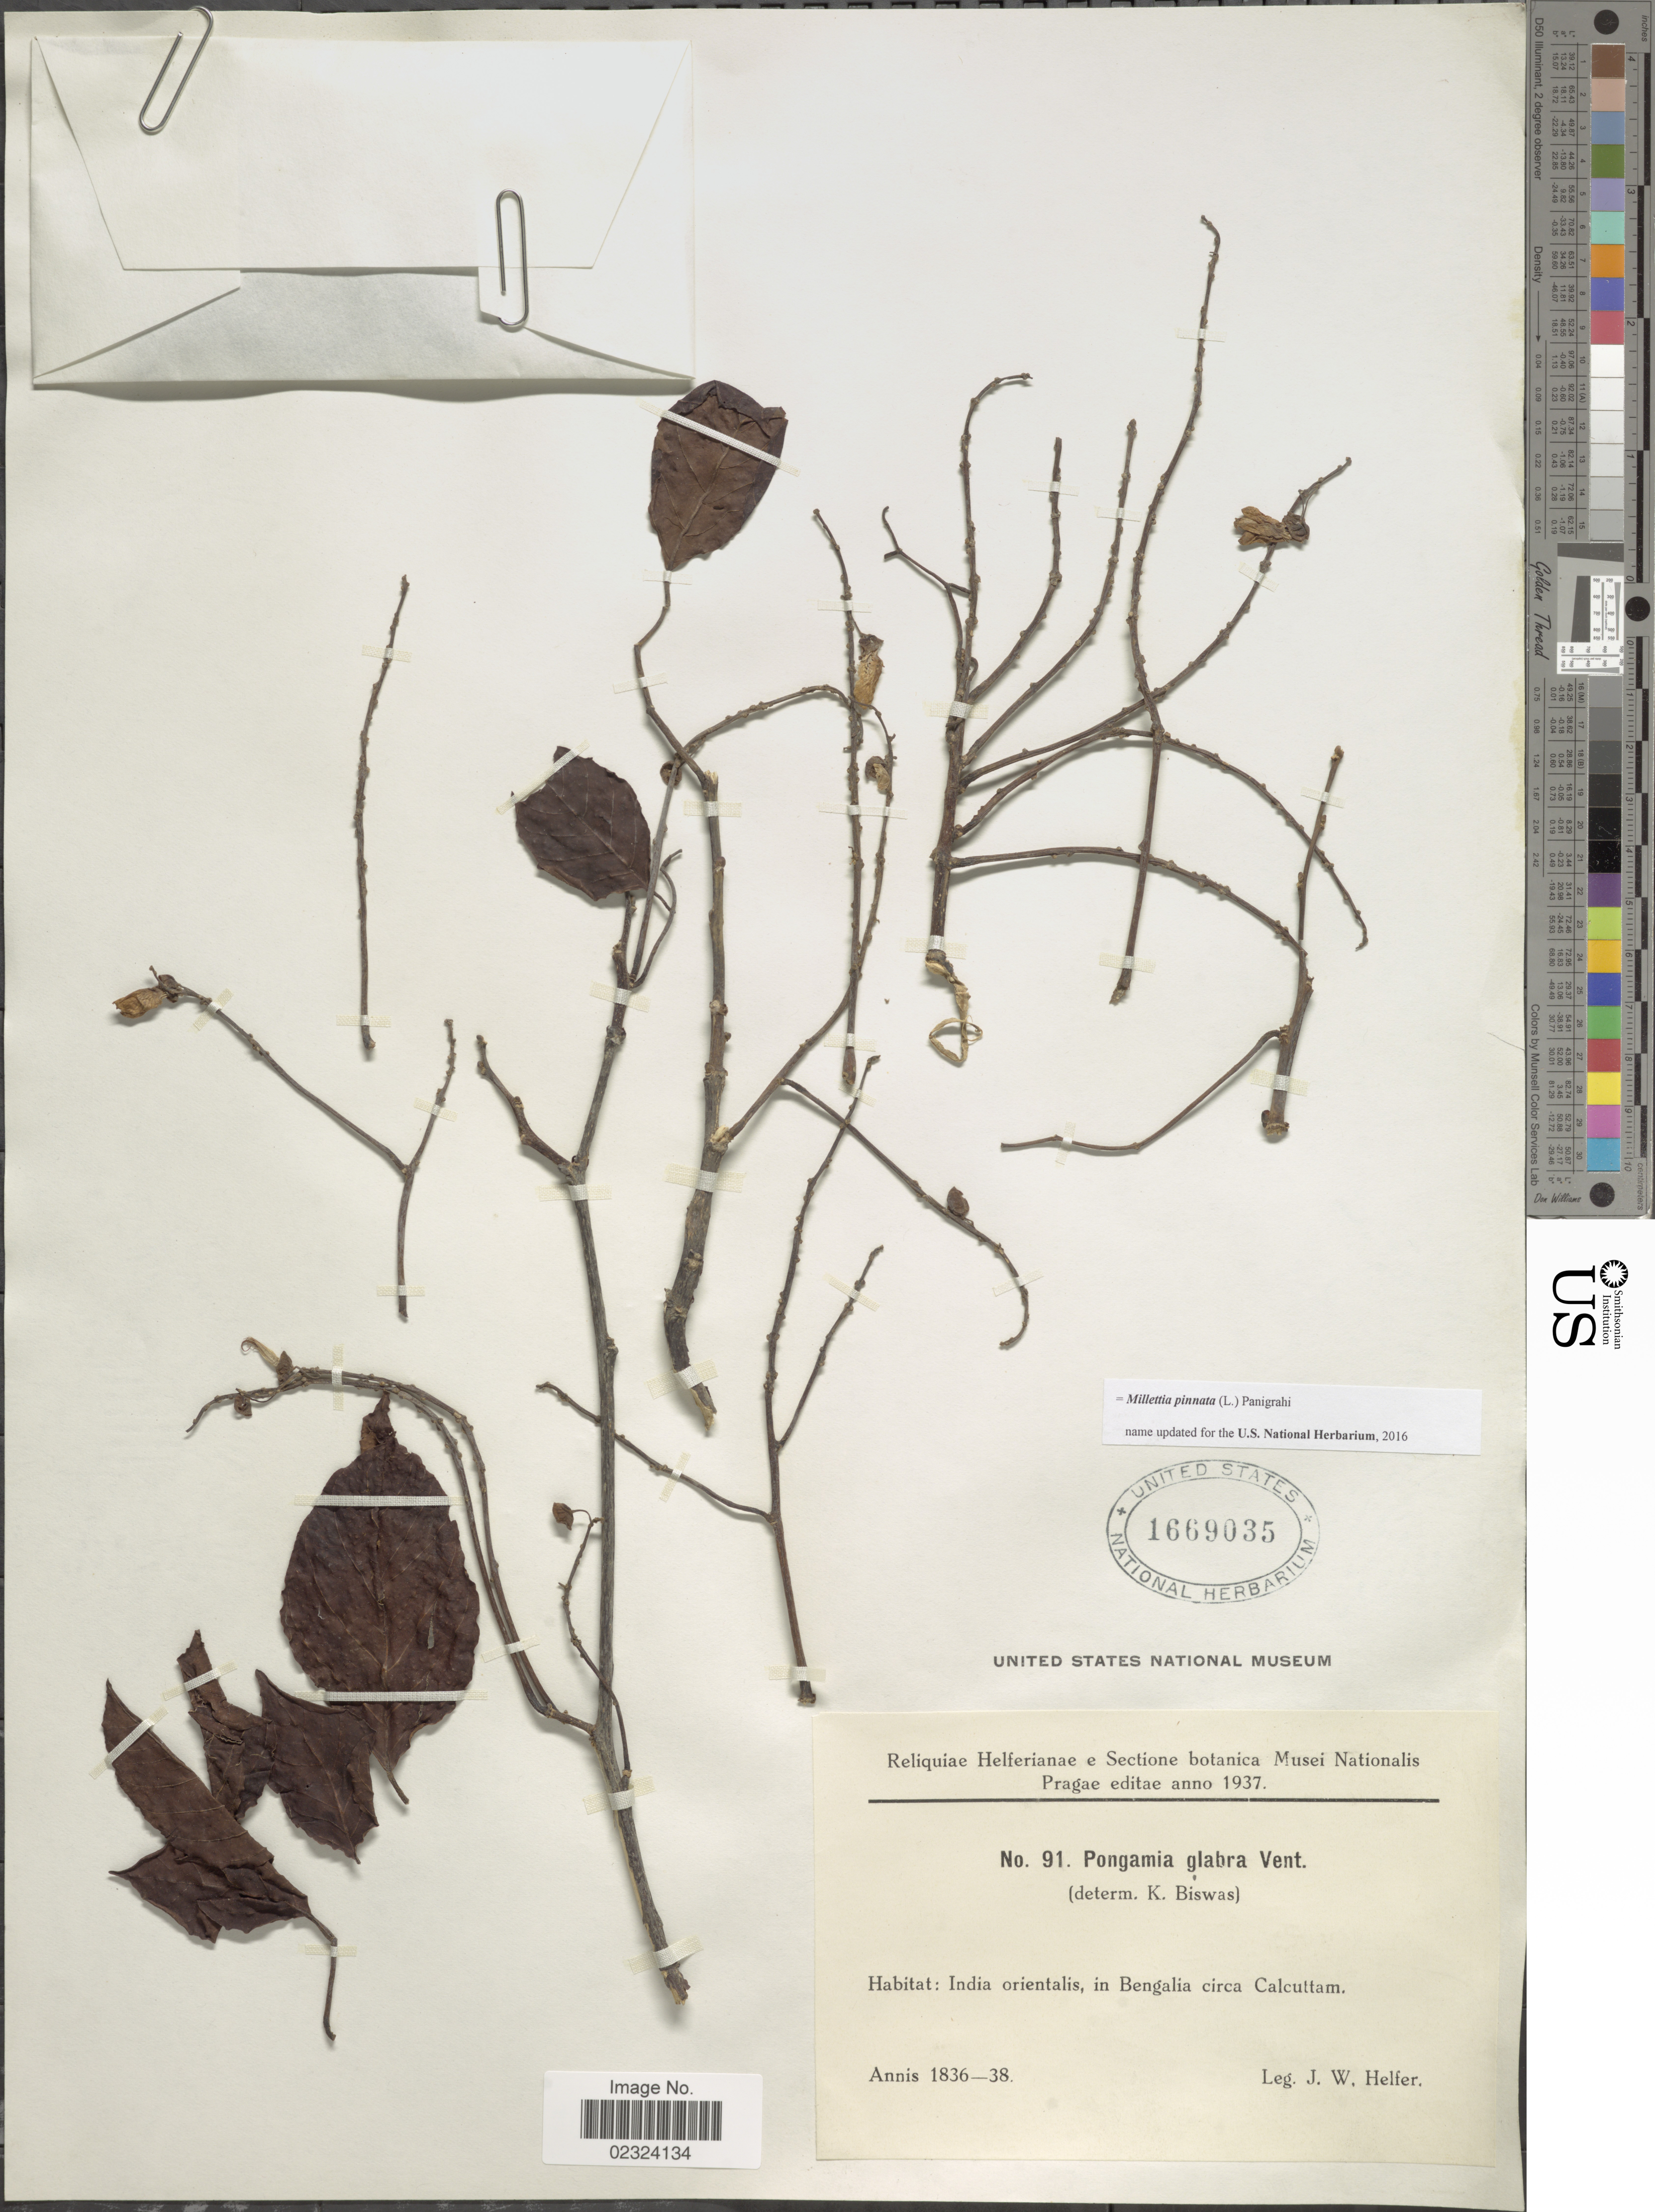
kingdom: Plantae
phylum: Tracheophyta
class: Magnoliopsida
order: Fabales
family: Fabaceae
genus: Millettia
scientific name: Millettia pinnata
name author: (L.) Panigrahi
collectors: J. W. Helfer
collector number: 91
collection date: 1836/1838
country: India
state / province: West Bengal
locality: India orientalis, in Bengalia circa Calcuttam.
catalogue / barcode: US 1669035